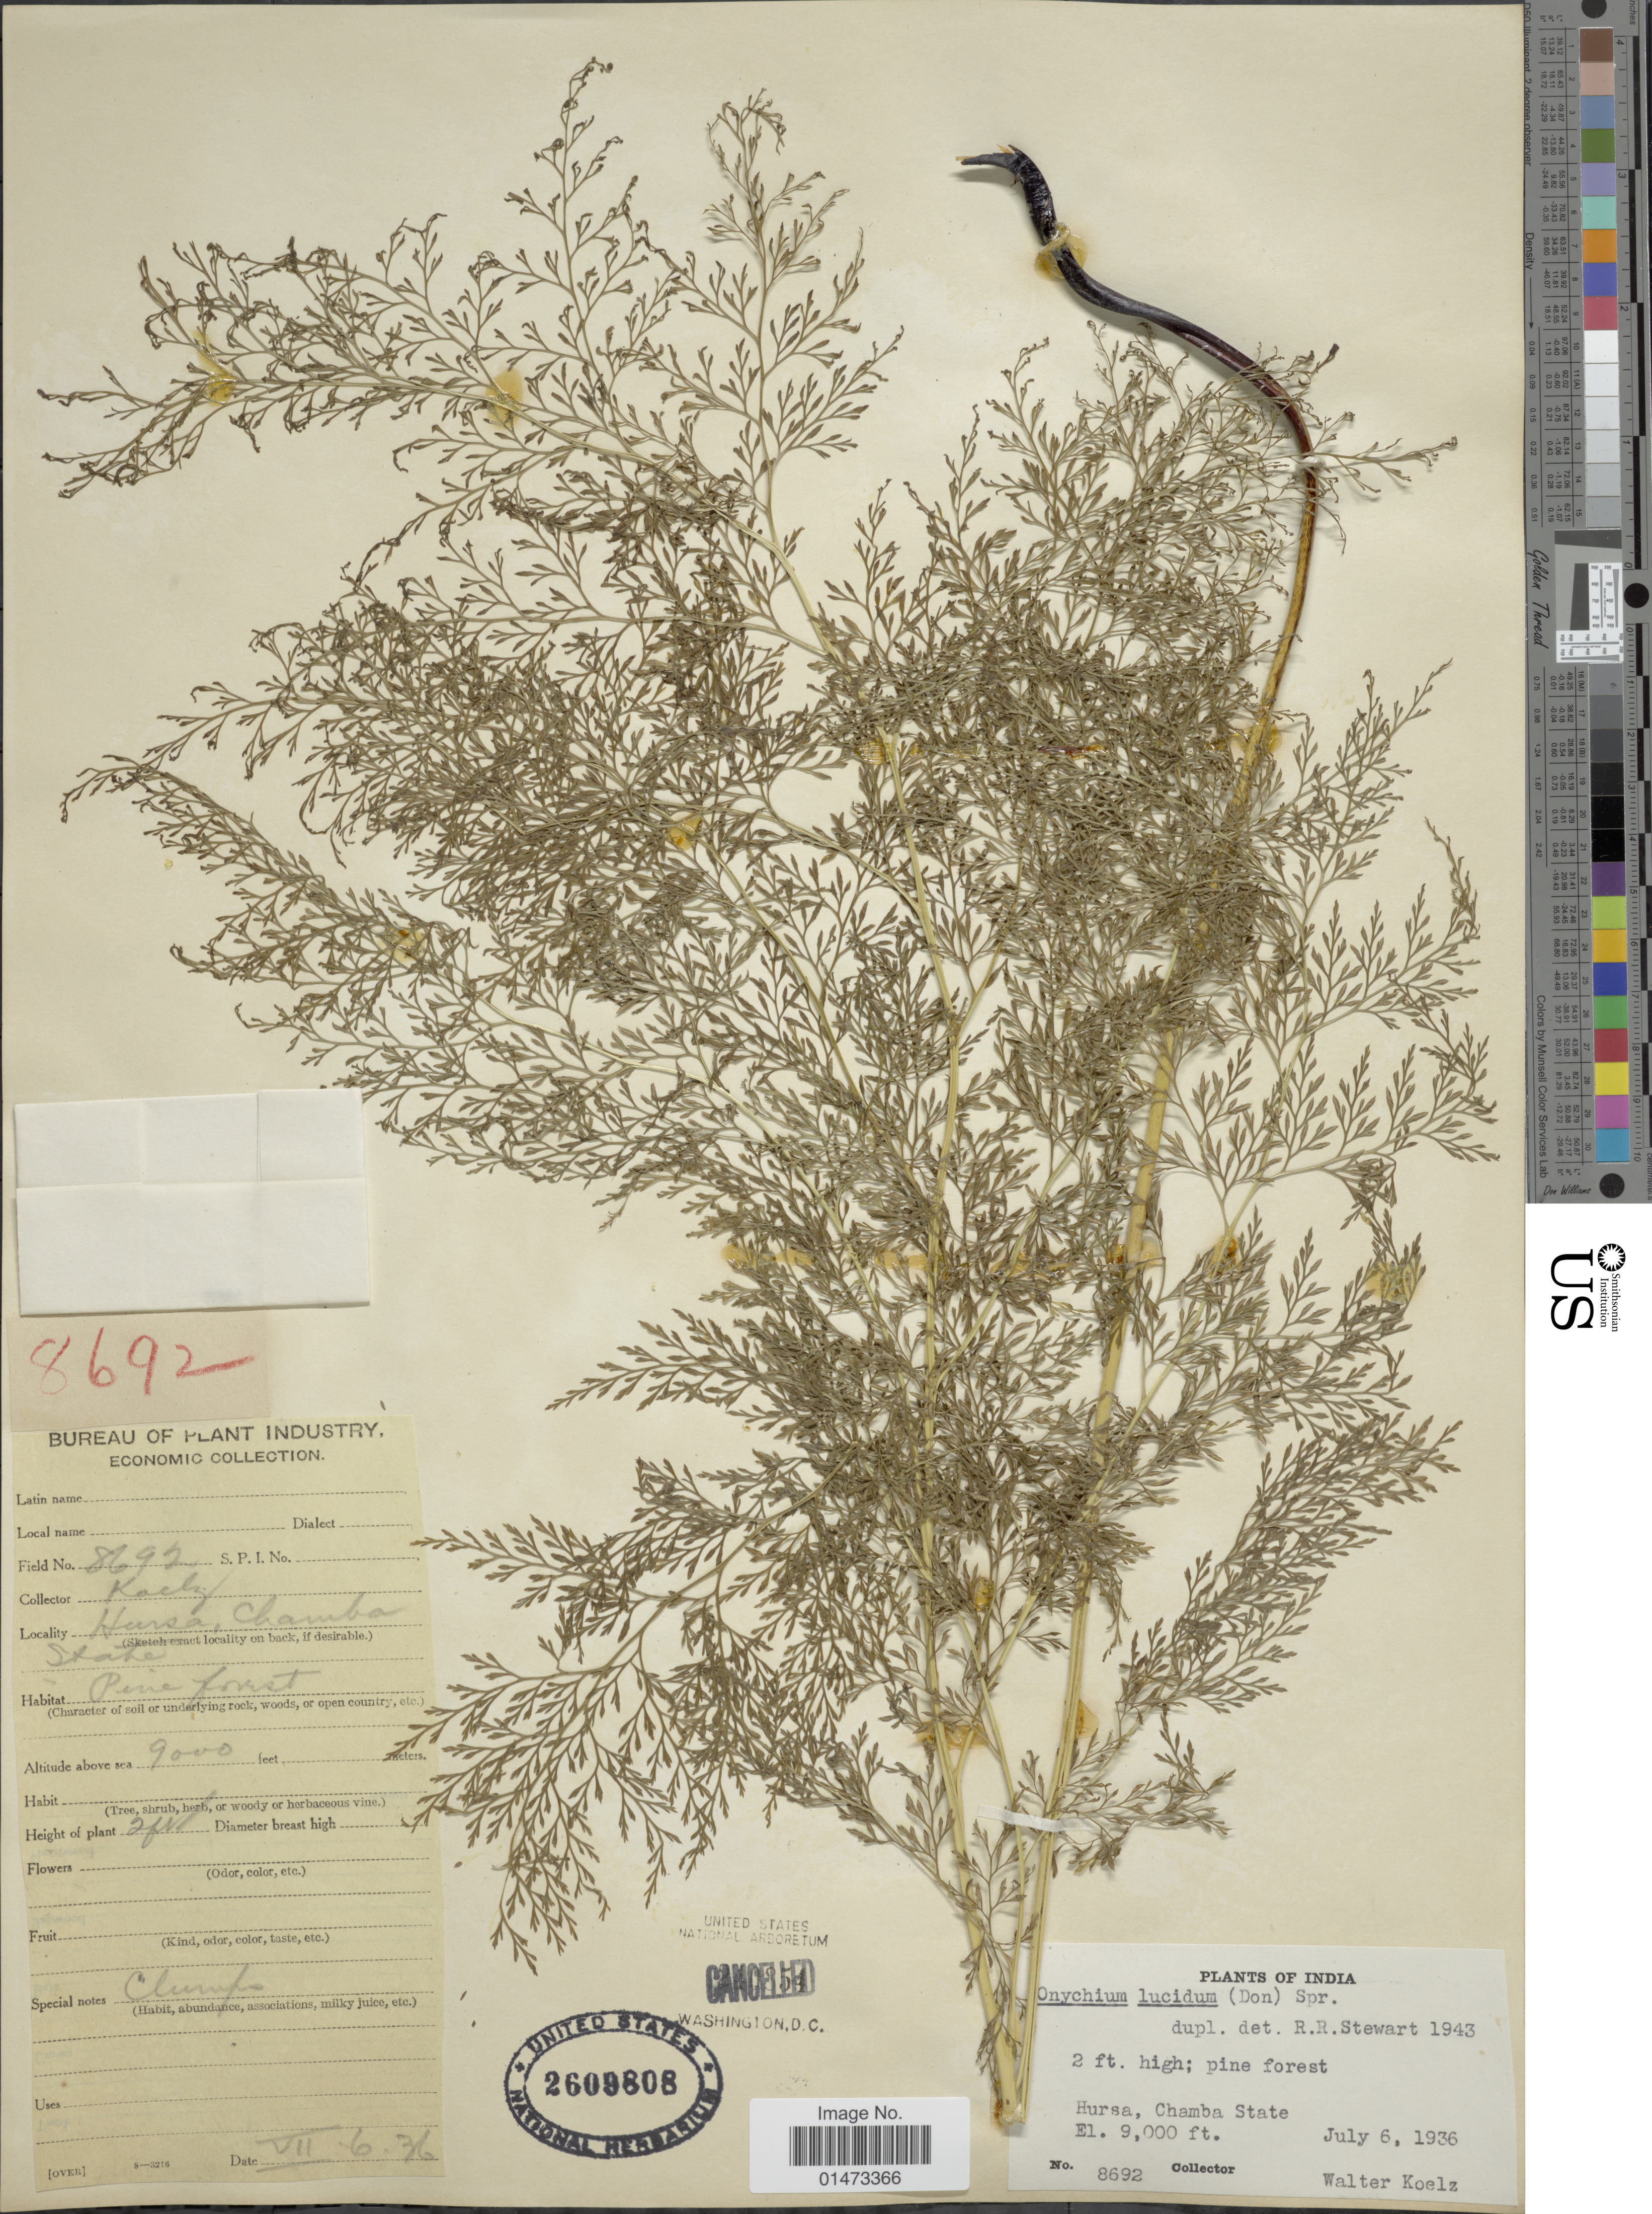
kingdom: Plantae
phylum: Tracheophyta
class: Polypodiopsida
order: Polypodiales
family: Pteridaceae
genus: Onychium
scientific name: Onychium contiguum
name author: Wall. ex C. Hope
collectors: W. N. Koelz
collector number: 8692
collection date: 1936-07-06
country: India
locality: Hursa, Chamba State.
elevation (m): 2743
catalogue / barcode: US 2609808